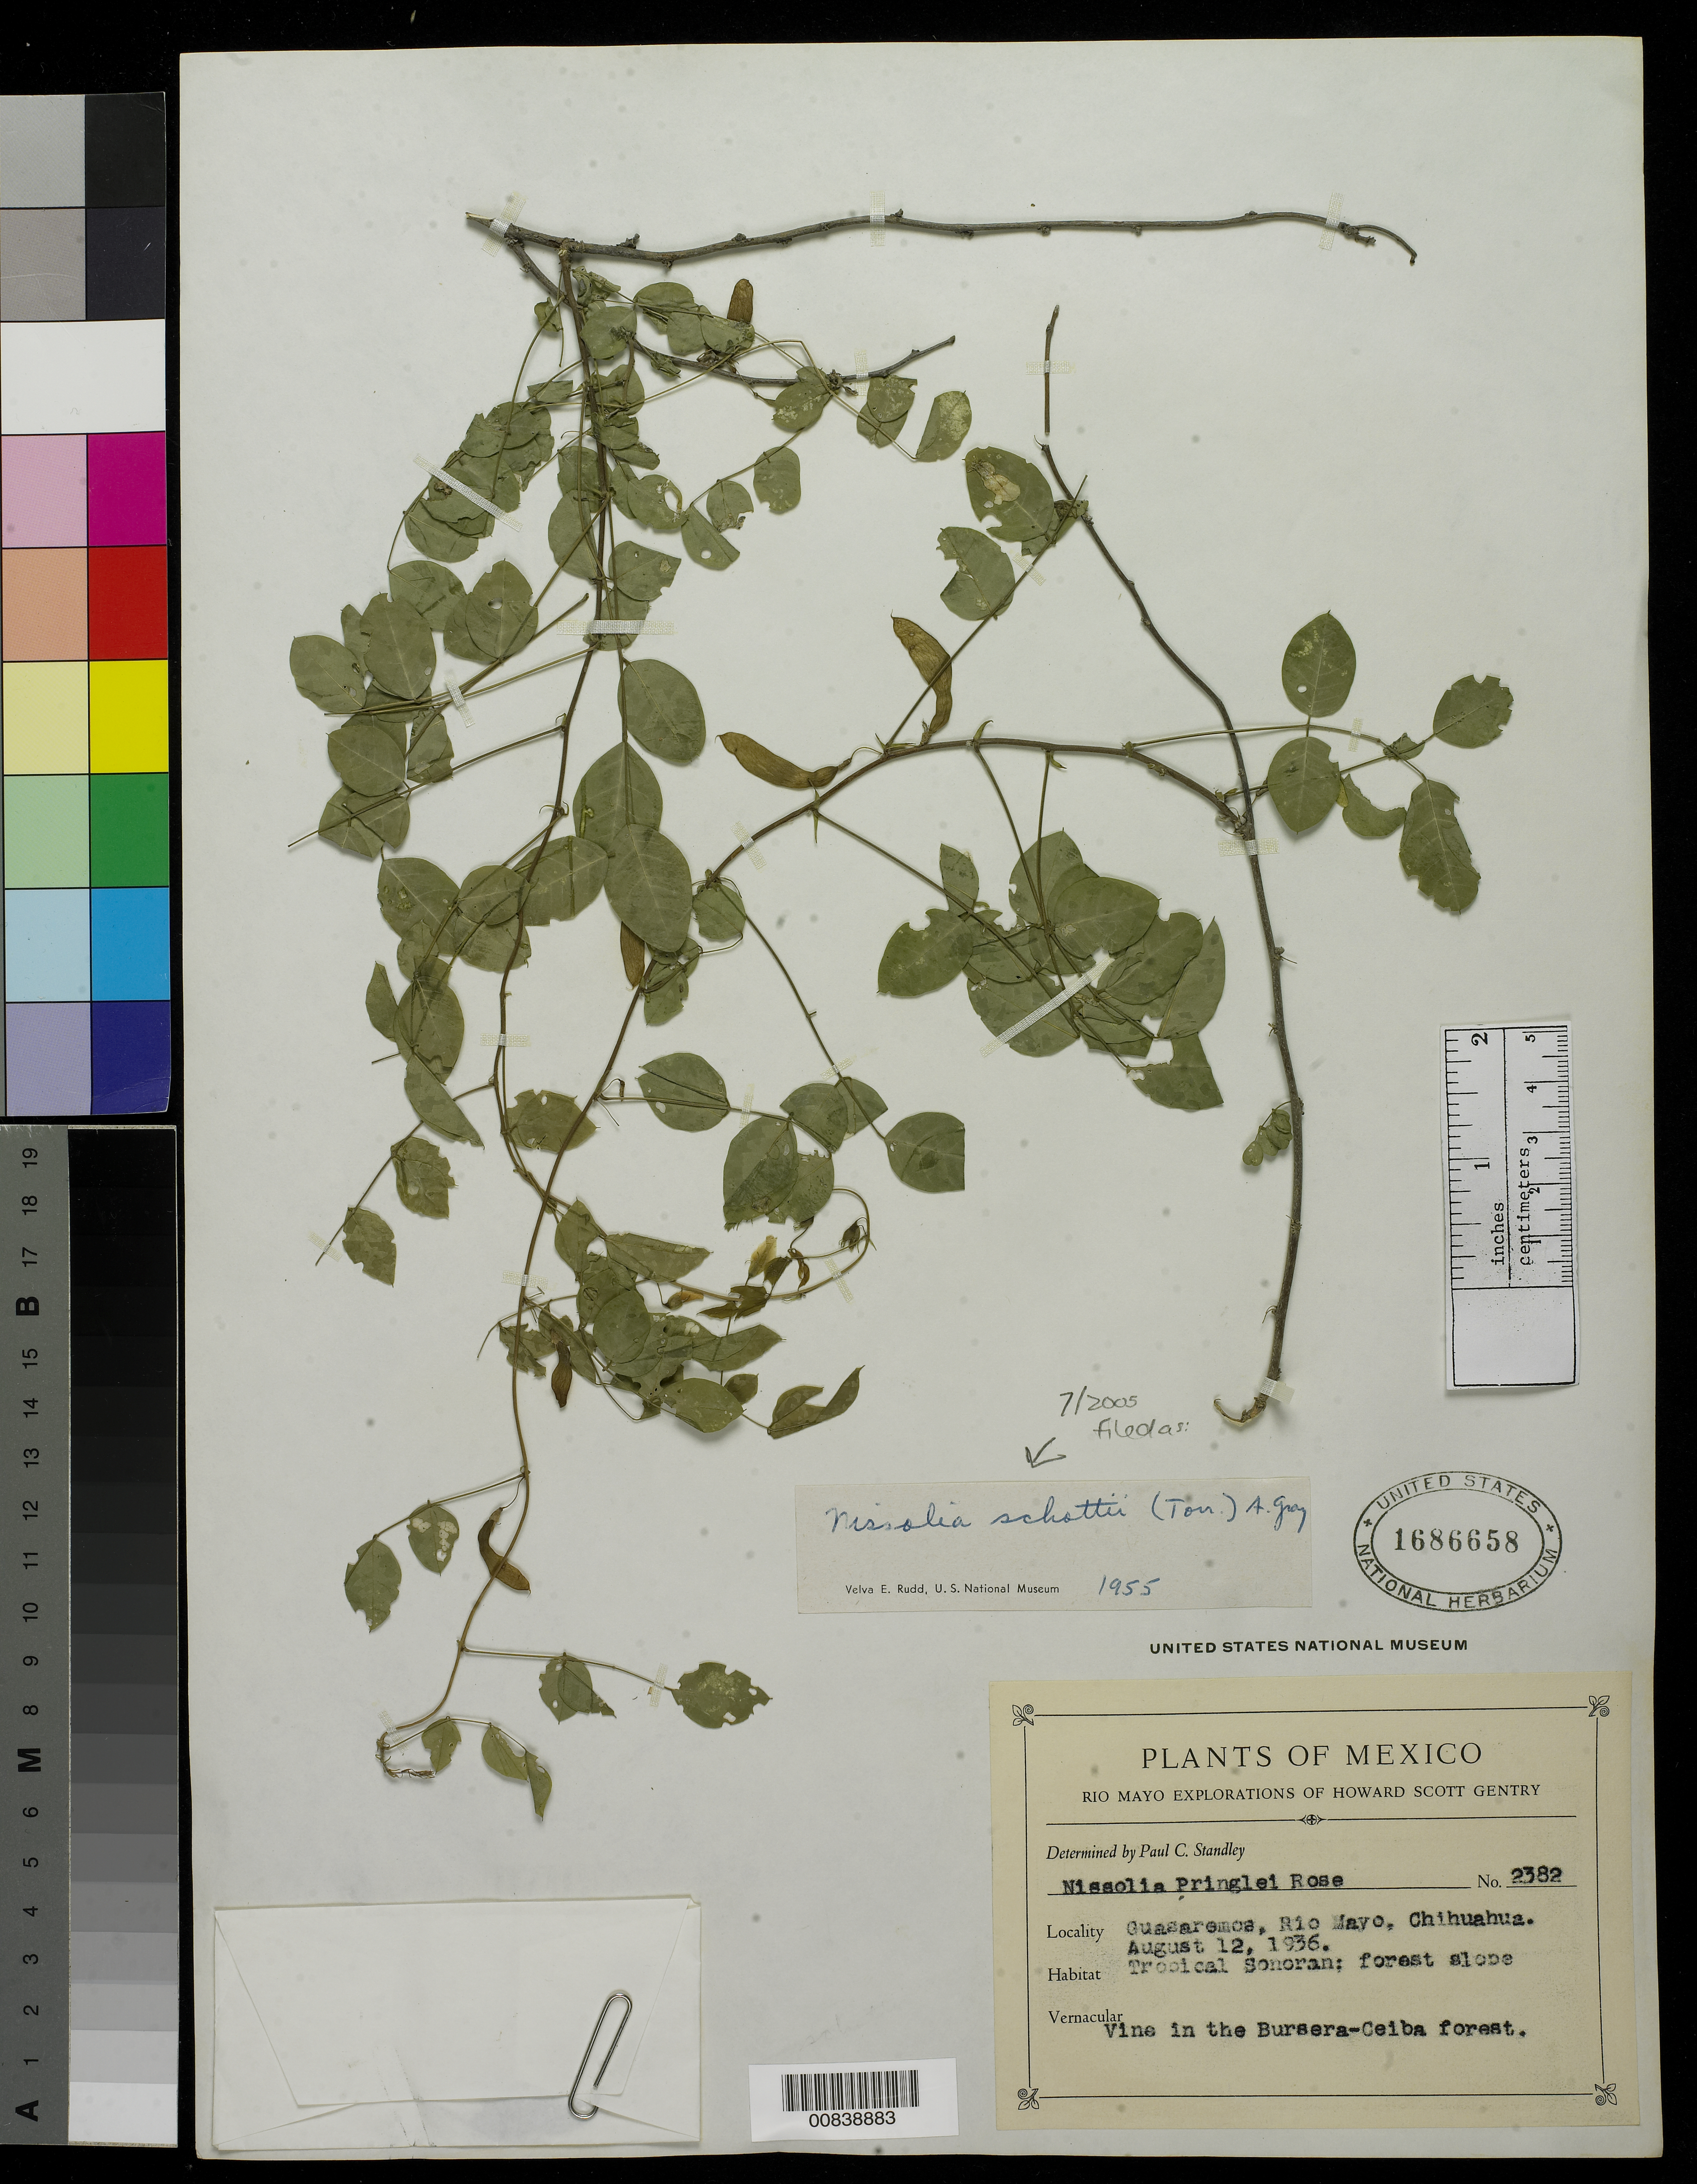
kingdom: Plantae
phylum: Tracheophyta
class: Magnoliopsida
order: Fabales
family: Fabaceae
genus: Nissolia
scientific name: Nissolia schottii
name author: A. Gray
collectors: H. S. Gentry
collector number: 2382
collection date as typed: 12 Aug 1936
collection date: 1936-08-12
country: Mexico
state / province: Chihuahua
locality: Guasaremos, Río Mayo, Chihuahua.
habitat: Tropical Sonoran; forest slope. Bursera-Ceiba forest.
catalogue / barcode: US 1686658